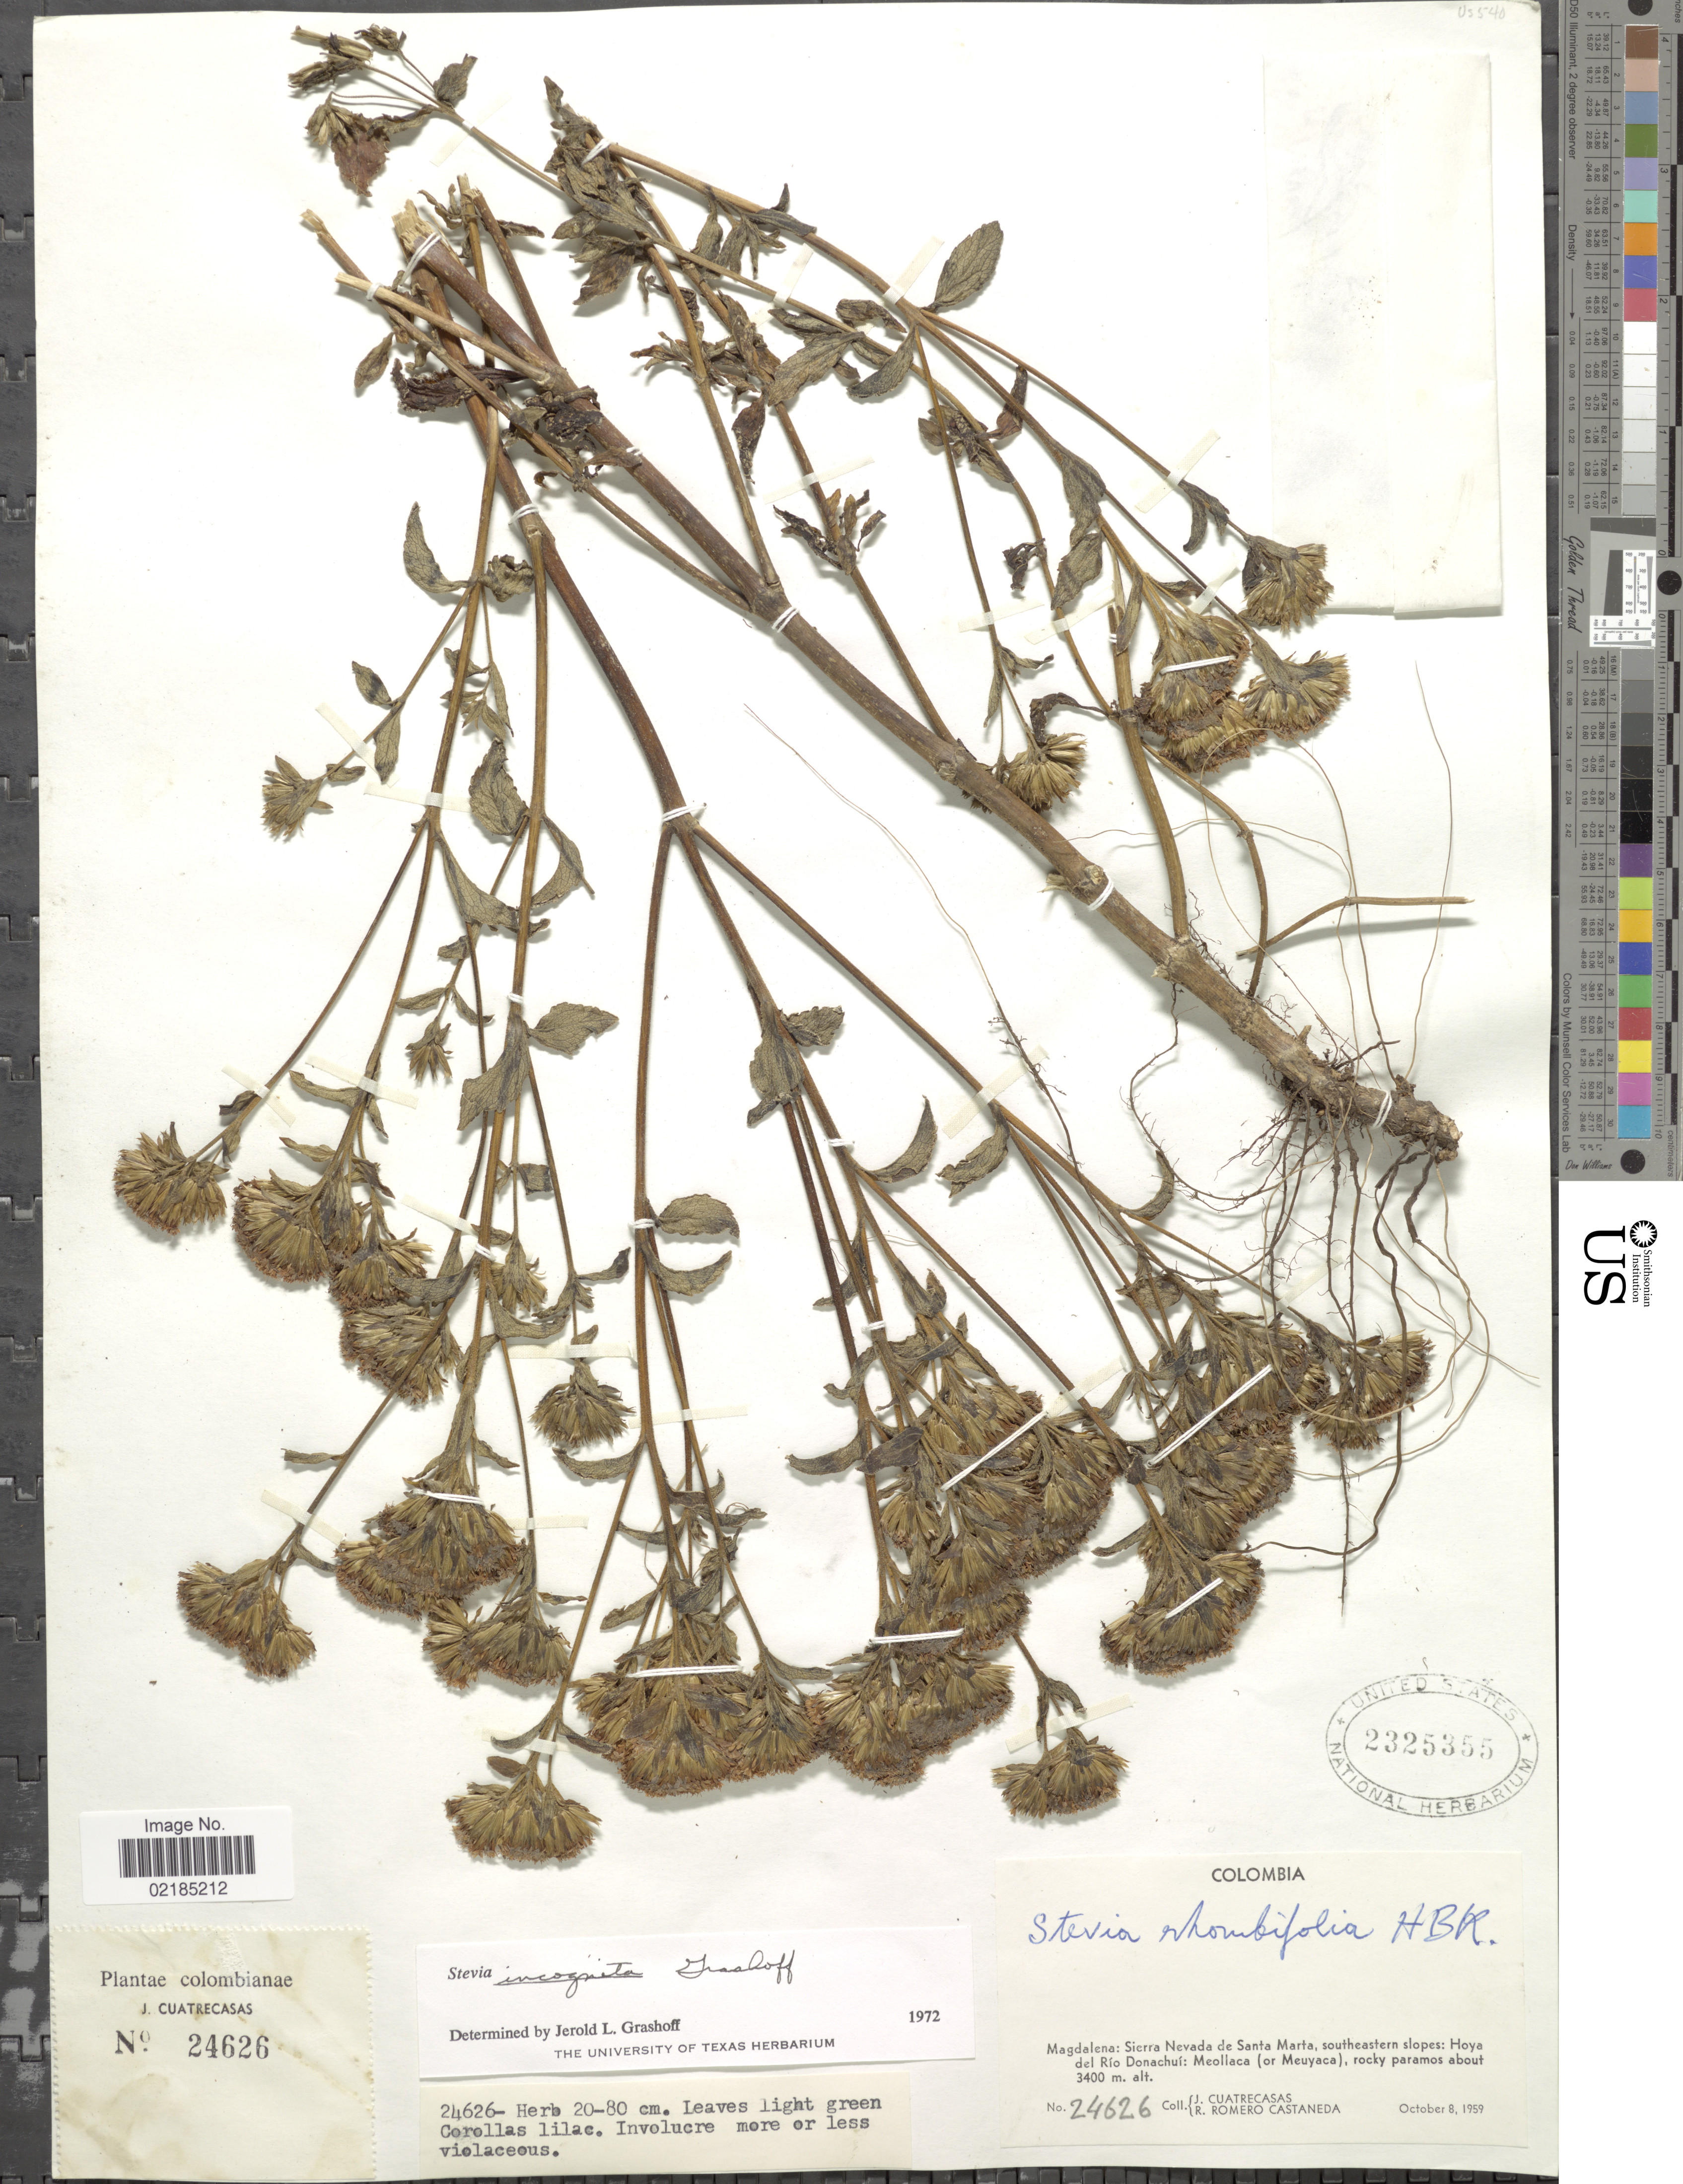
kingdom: Plantae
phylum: Tracheophyta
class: Magnoliopsida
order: Asterales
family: Asteraceae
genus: Stevia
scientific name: Stevia incognita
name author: Grashoff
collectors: J. Cuatrecasas & R. Romero Castañeda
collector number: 24626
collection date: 1959-10-08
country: Colombia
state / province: Magdalena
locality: Magdalena: Sierra Nevada de Santa Marta, southeastern slopes: Hoya del Río Donachuí: Meollaca (or Meuyaca)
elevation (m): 3400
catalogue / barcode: US 2325355